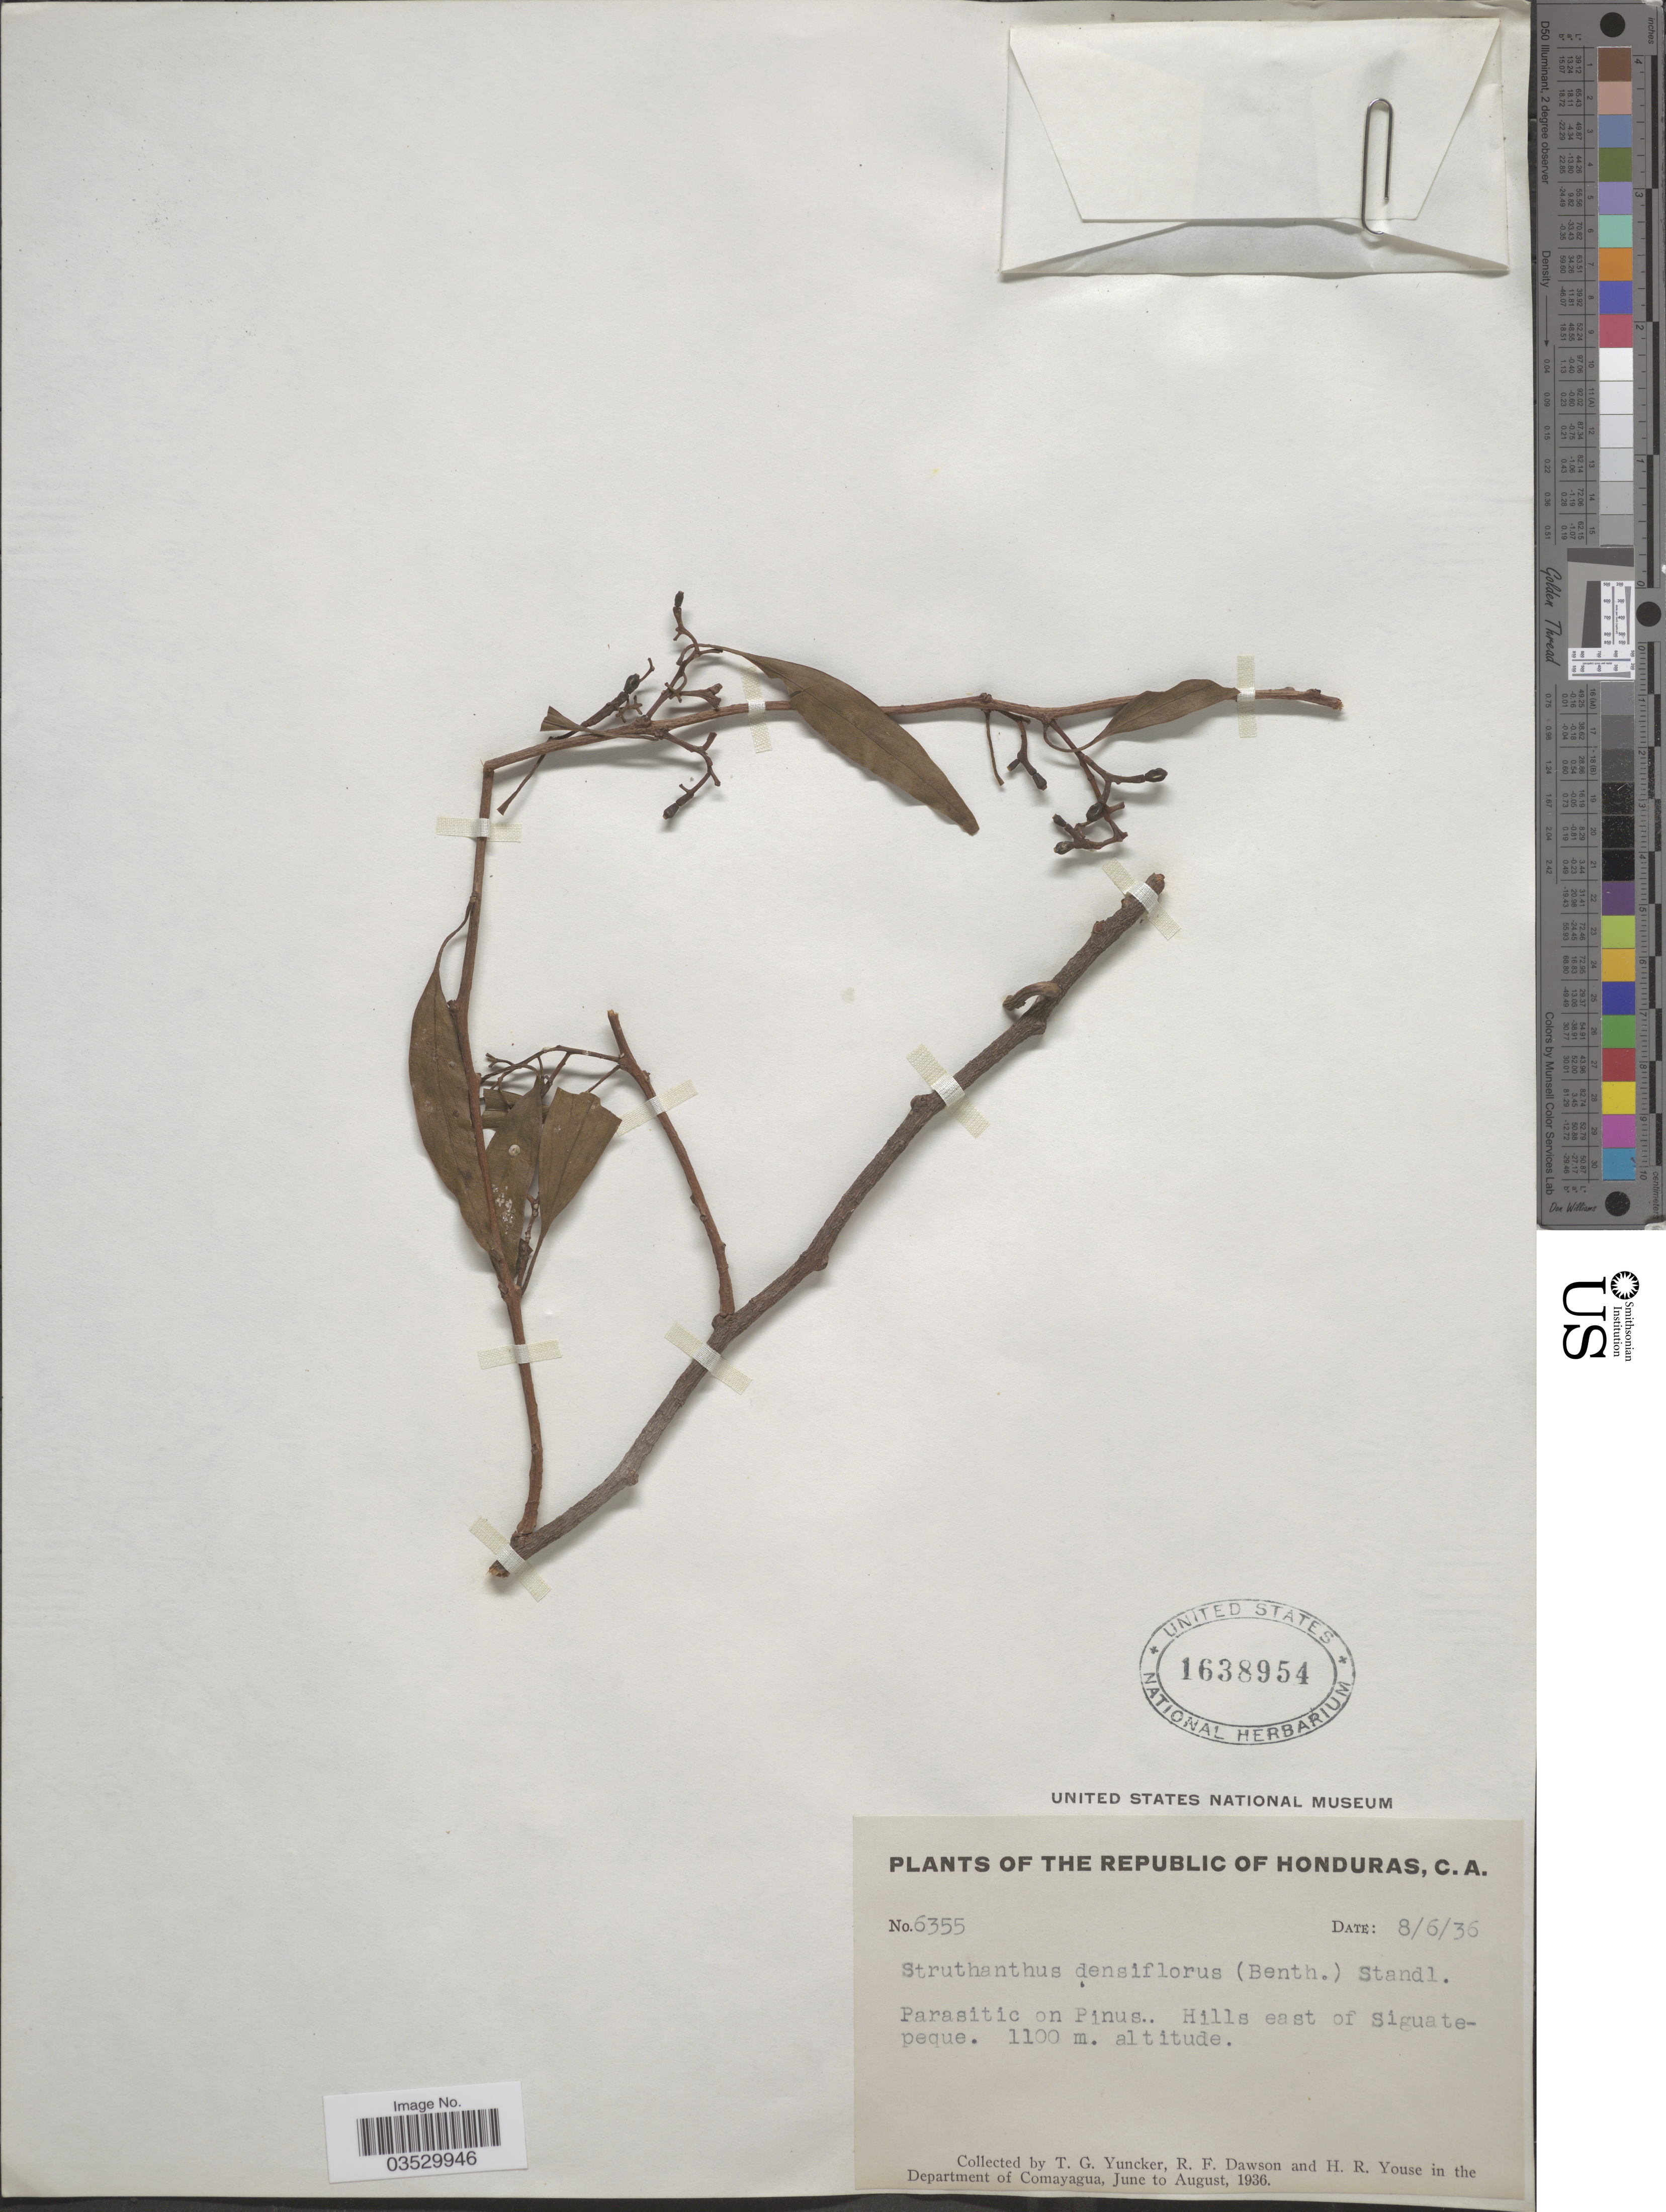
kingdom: Plantae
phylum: Tracheophyta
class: Magnoliopsida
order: Santalales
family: Loranthaceae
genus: Struthanthus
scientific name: Struthanthus densiflorus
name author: (Benth.) Standl.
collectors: T. G. Yuncker, R. F. Dawson & H. Youse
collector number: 6355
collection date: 1936-06-08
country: Honduras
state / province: Comayagua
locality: Hills east of Siguatepeque. Department of Comayagua.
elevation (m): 1100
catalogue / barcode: US 1638954